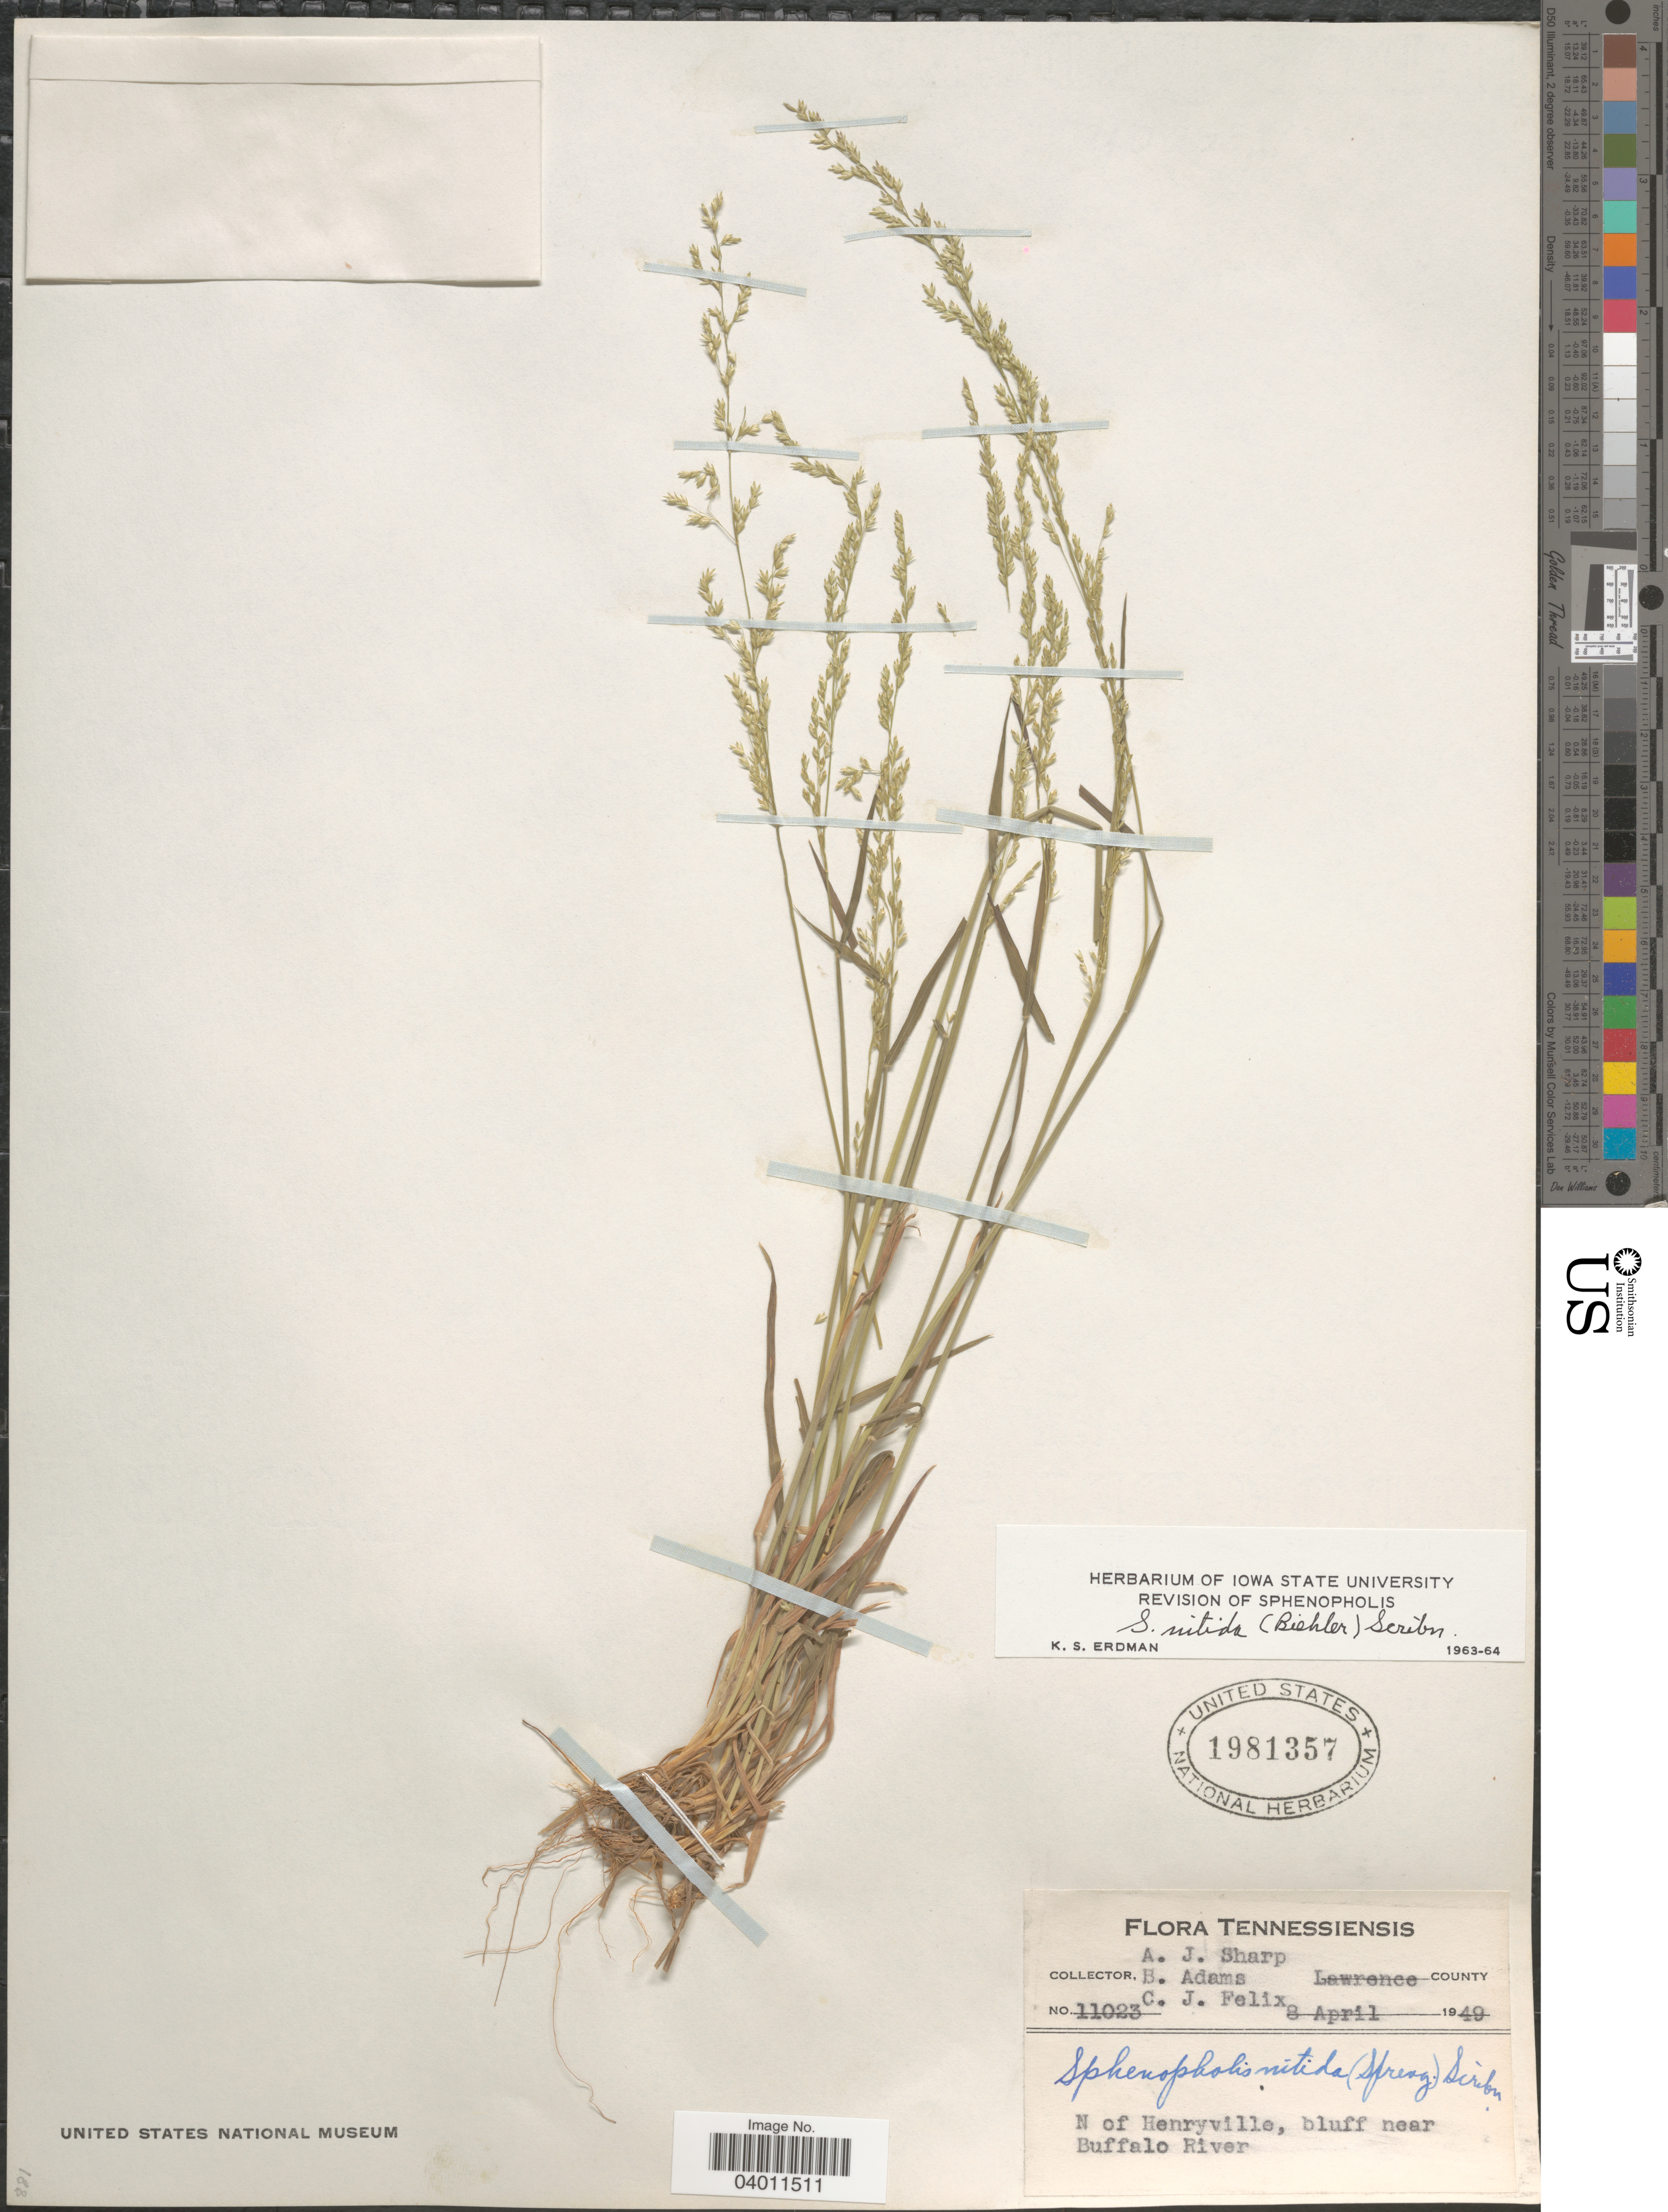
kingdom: Plantae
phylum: Tracheophyta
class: Liliopsida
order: Poales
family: Poaceae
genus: Sphenopholis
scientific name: Sphenopholis nitida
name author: (Biehler) Scribn.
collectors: A. J. Sharp, B. Adams & C. Felix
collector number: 11023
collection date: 1949-04-08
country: United States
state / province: Tennessee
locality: Lawrence County. N of Henryville, bluff near Buffalo River.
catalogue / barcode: US 1981357